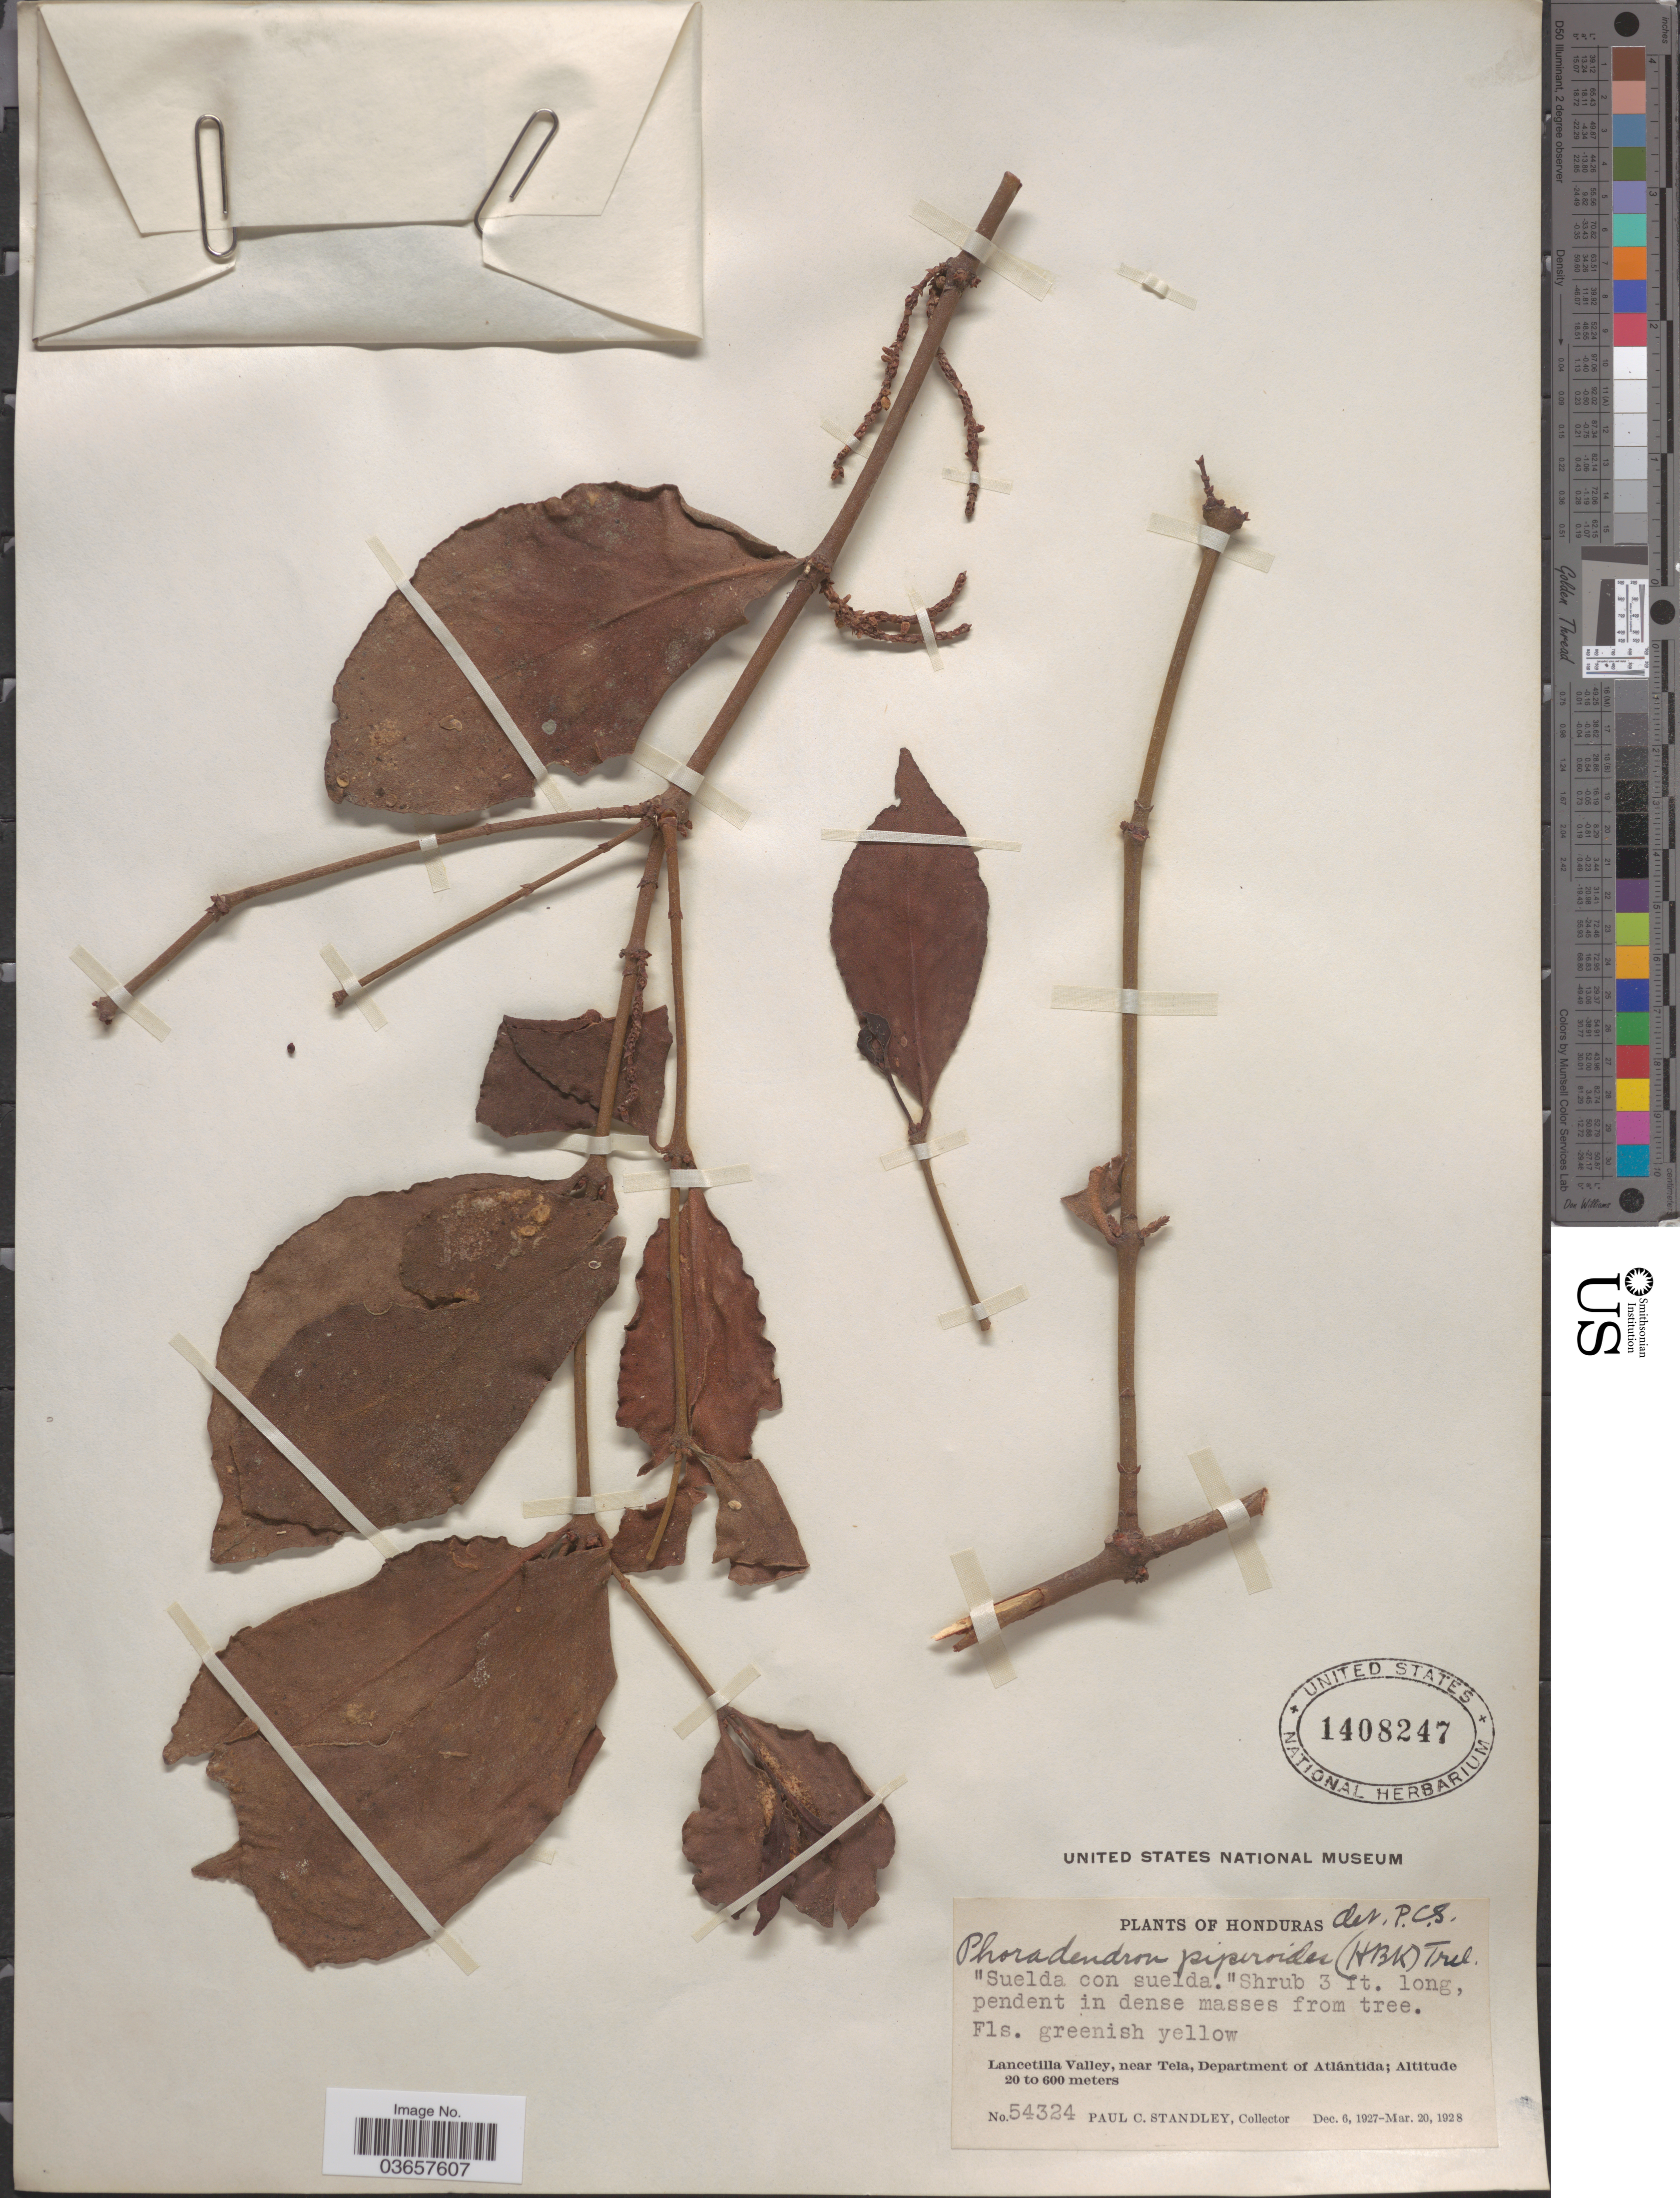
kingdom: Plantae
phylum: Tracheophyta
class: Magnoliopsida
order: Santalales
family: Viscaceae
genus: Phoradendron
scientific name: Phoradendron piperoides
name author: (Kunth) Trel.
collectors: P. C. Standley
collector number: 54324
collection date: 1927-12-06/1928-03-20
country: Honduras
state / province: Atlántida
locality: Lancetilla Valley, near Tela, Department of Atlántida.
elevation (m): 20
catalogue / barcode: US 1408247